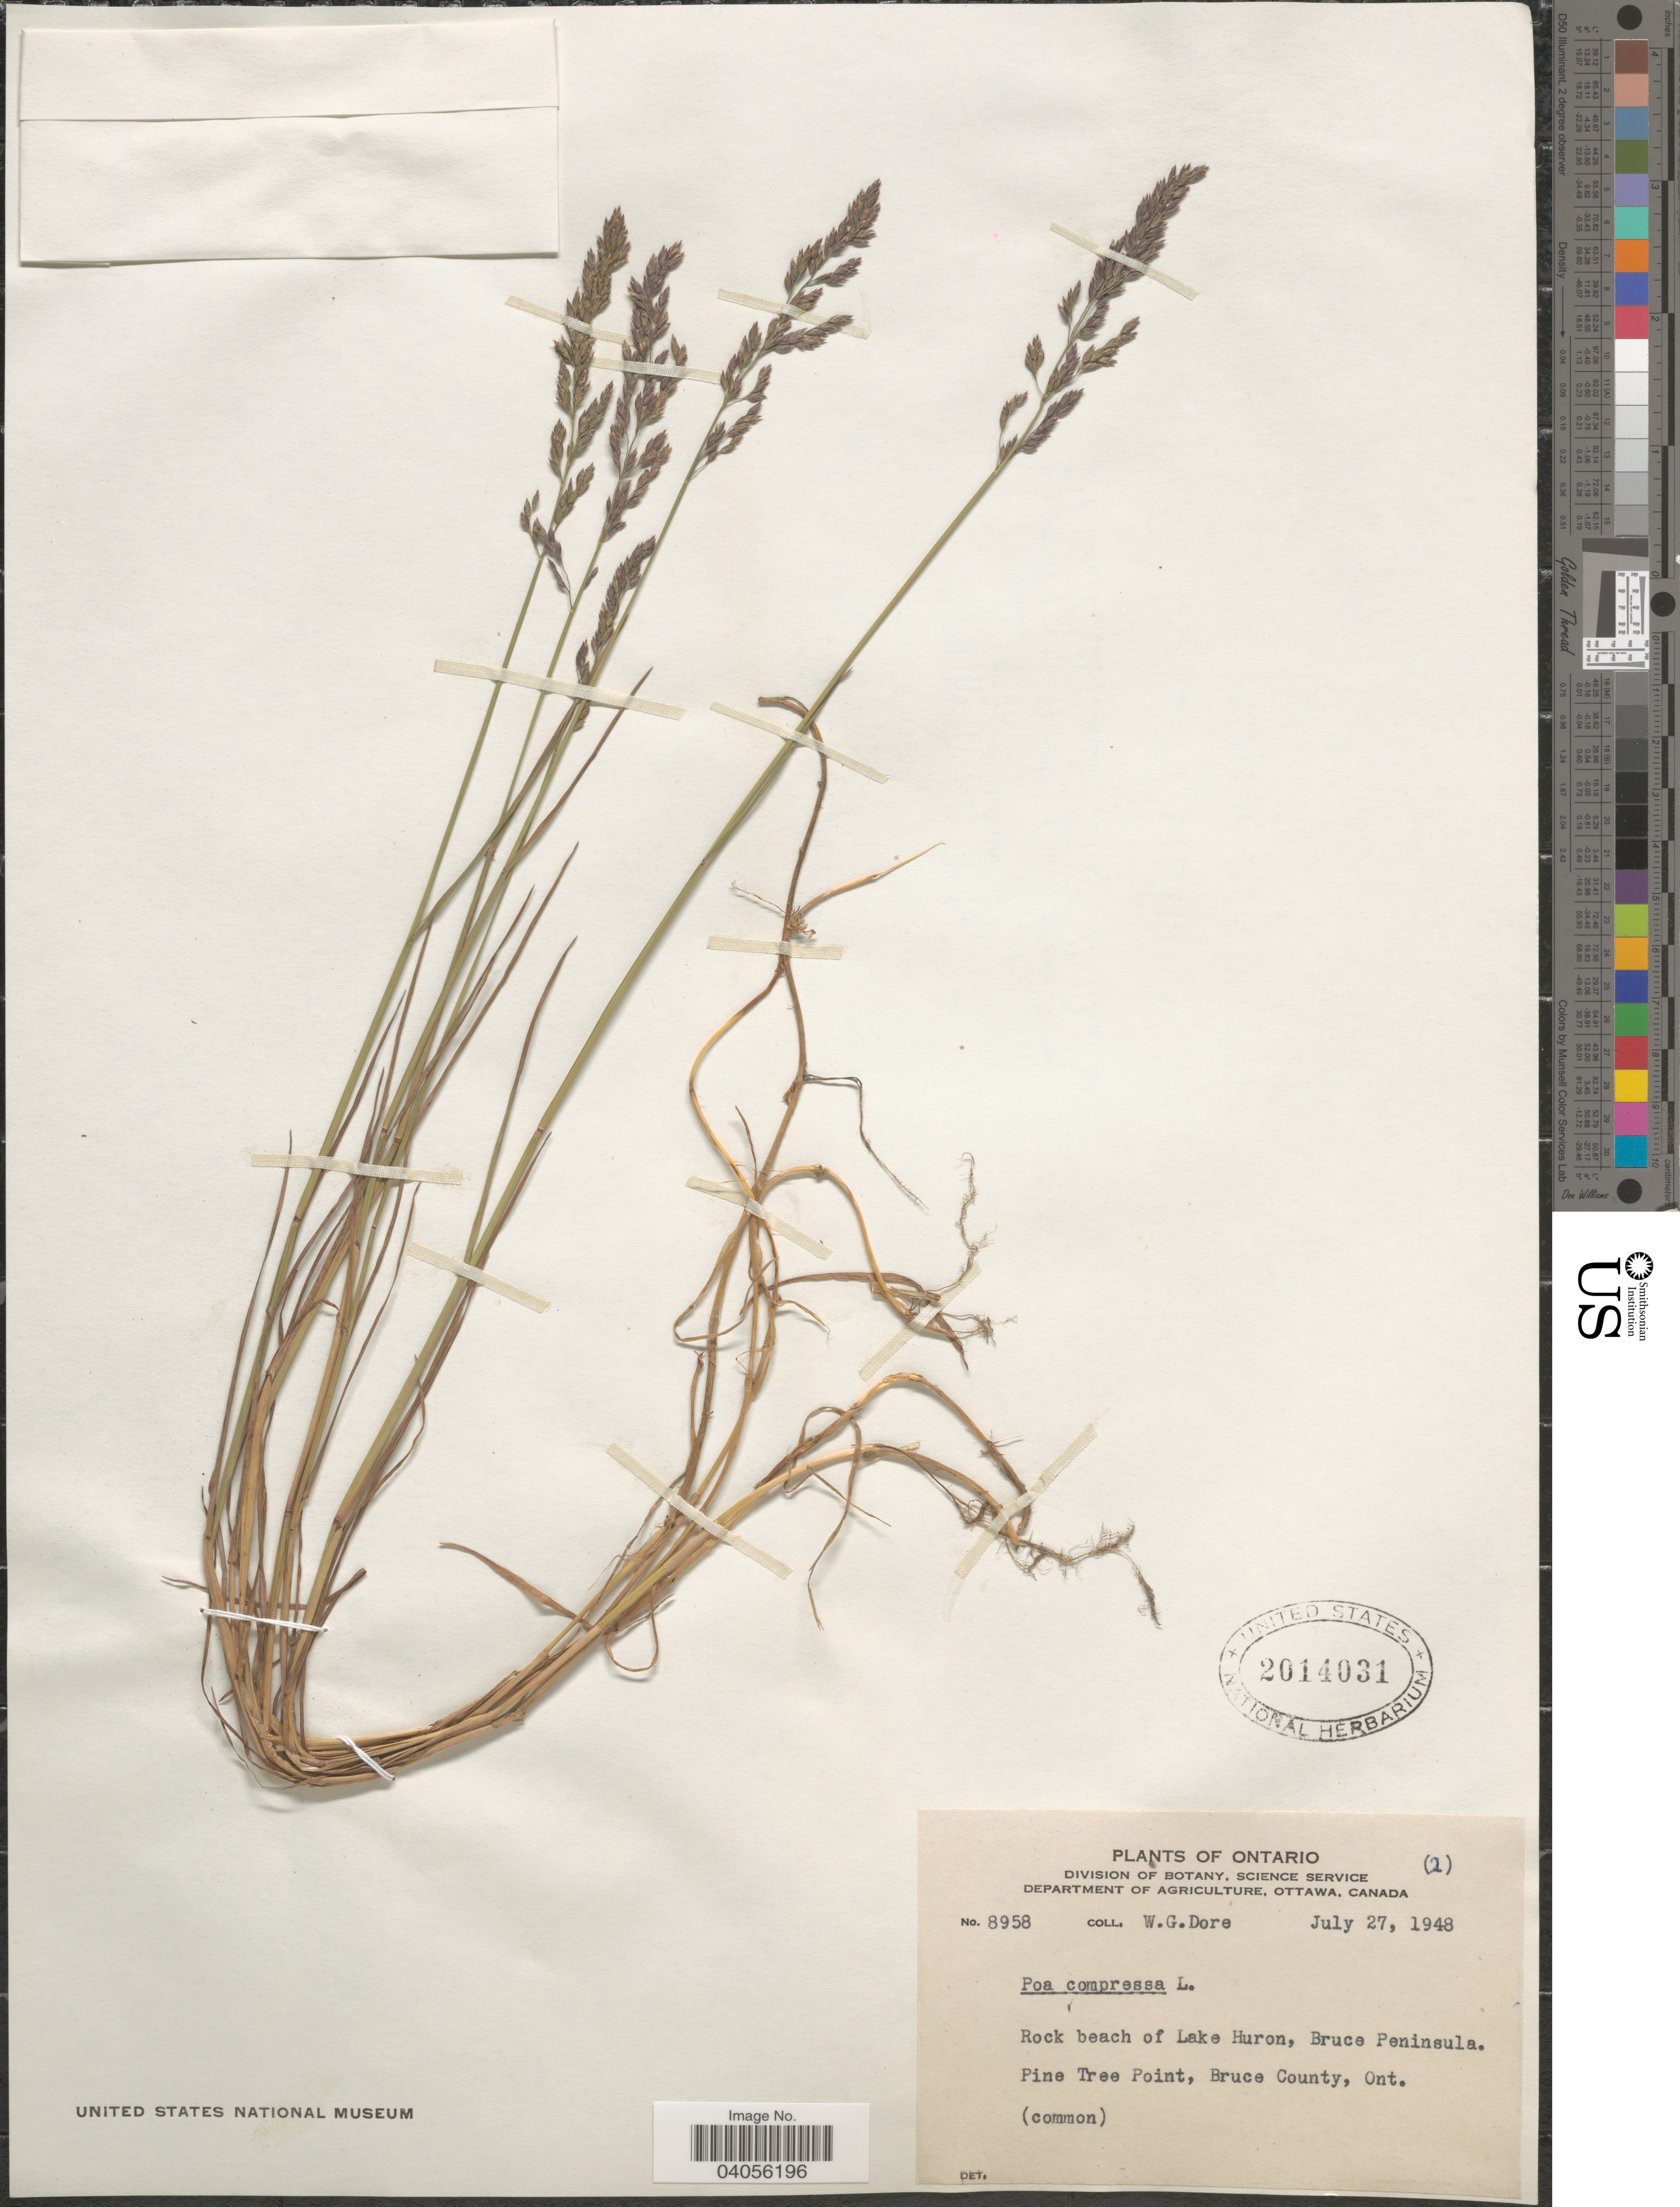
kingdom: Plantae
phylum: Tracheophyta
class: Liliopsida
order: Poales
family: Poaceae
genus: Poa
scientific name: Poa compressa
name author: L.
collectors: W. Dore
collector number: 8958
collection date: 1948-07-27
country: Canada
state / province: Ontario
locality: Rock beach of Lake Huron, Bruce Peninsula. Pine Tree Point, Burce County.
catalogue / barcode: US 2014031